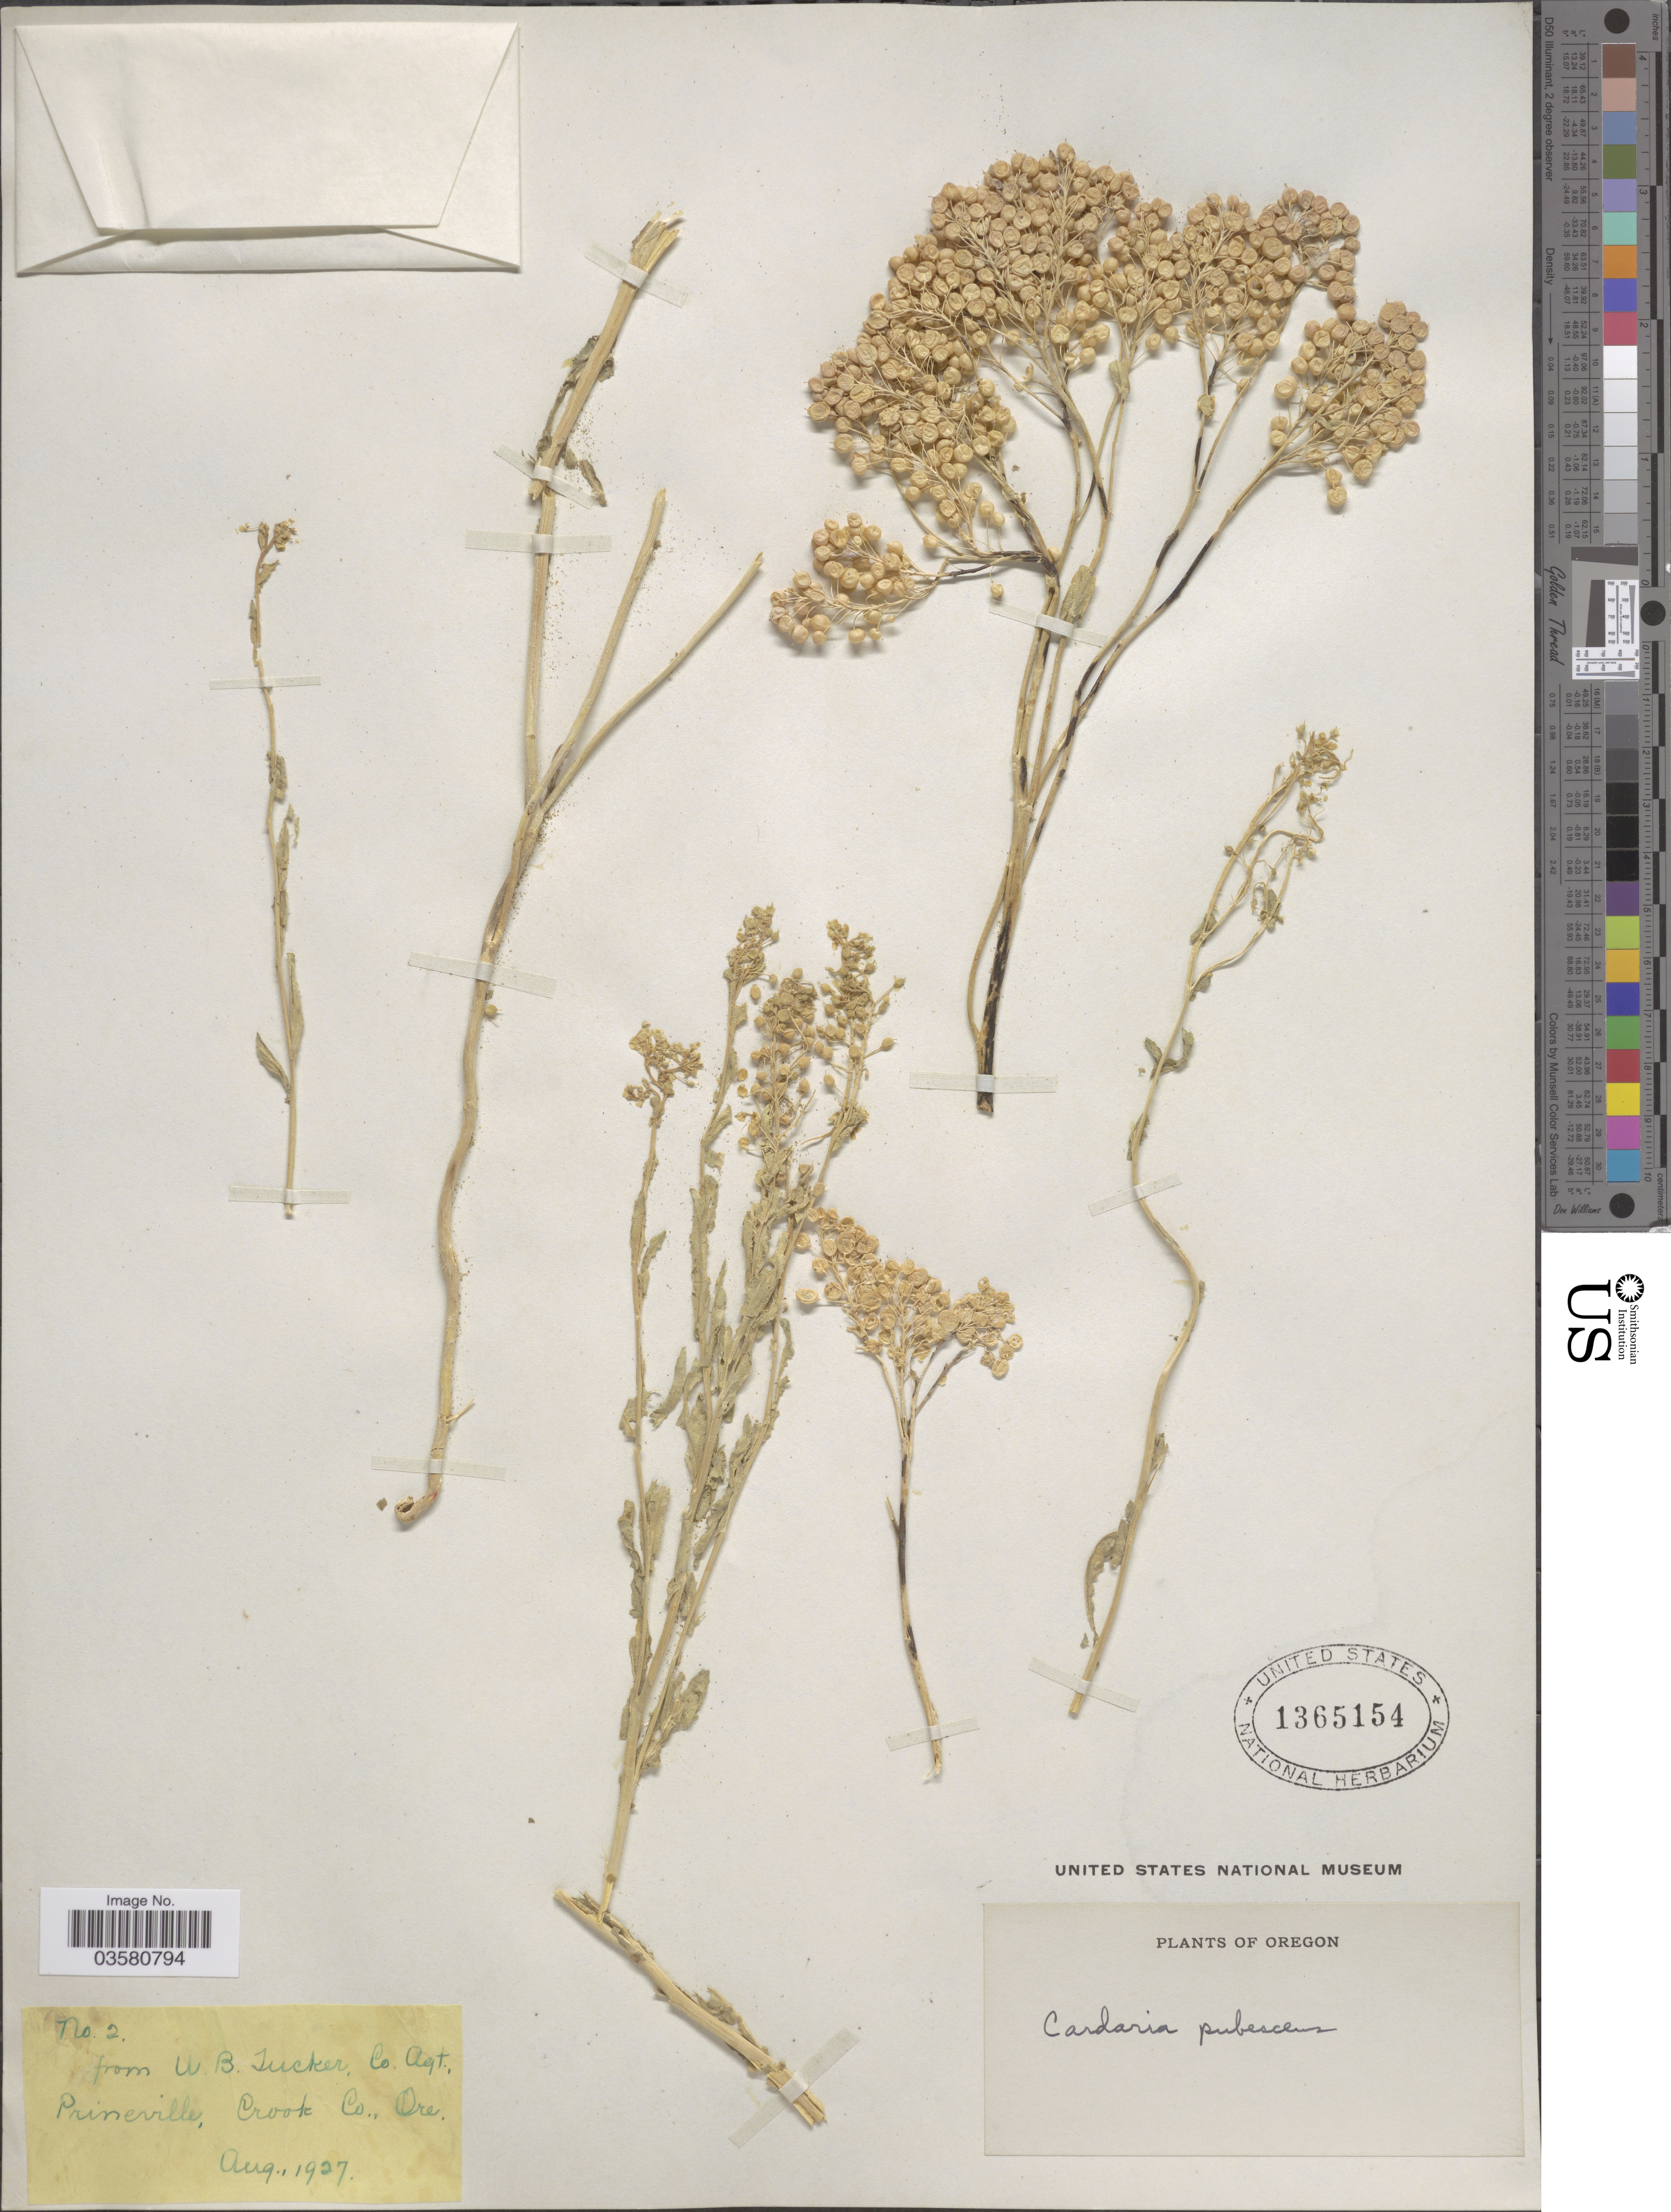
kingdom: Plantae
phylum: Tracheophyta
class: Magnoliopsida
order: Brassicales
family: Brassicaceae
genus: Lepidium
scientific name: Lepidium appelianum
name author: Al-Shehbaz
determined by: Strong, M. T., (US), Smithsonian Institution - National Museum of Natural History (UNITED STATES)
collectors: W. Tucker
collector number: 2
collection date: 1927-08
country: United States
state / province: Oregon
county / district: Crook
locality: Co. Agt., Prineville, Crook Co.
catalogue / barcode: US 1365154